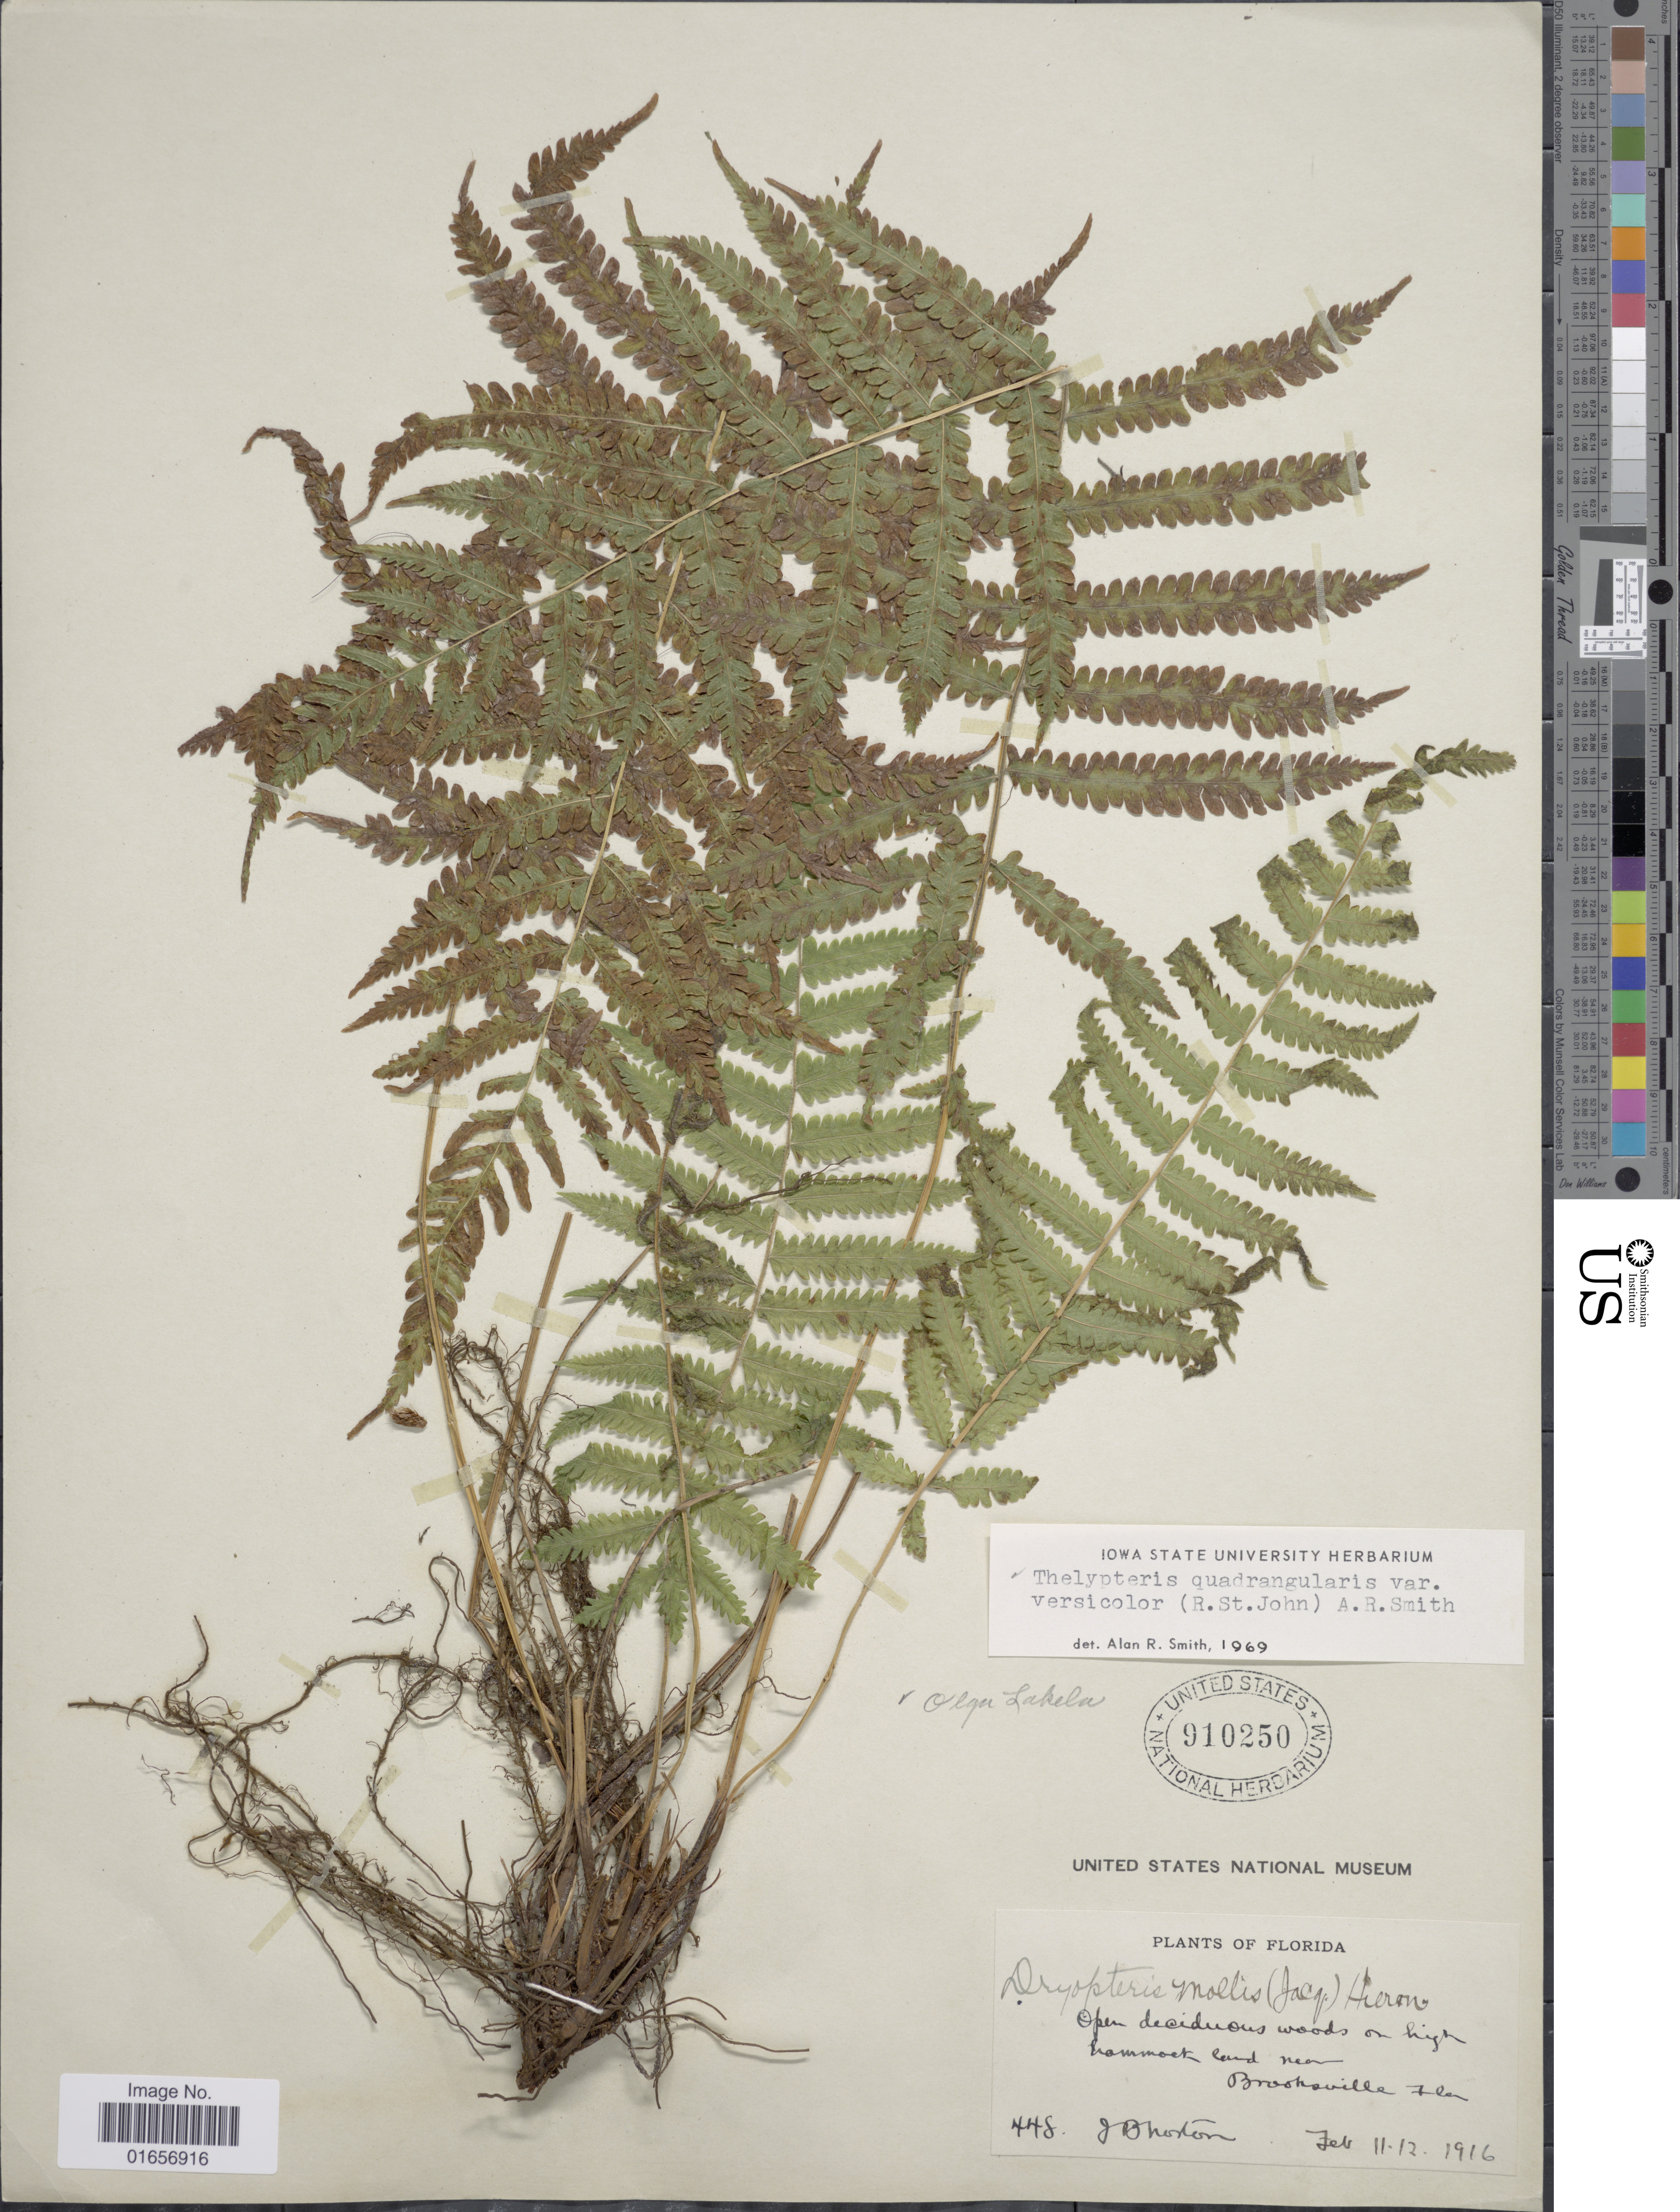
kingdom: Plantae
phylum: Tracheophyta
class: Polypodiopsida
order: Polypodiales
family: Thelypteridaceae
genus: Christella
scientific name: Christella hispidula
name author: (Decne.) Holttum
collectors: J. B. Norton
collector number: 448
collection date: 1916-02-11/1916-02-12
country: United States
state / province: Florida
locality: Near Brooksville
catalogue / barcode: US 910250